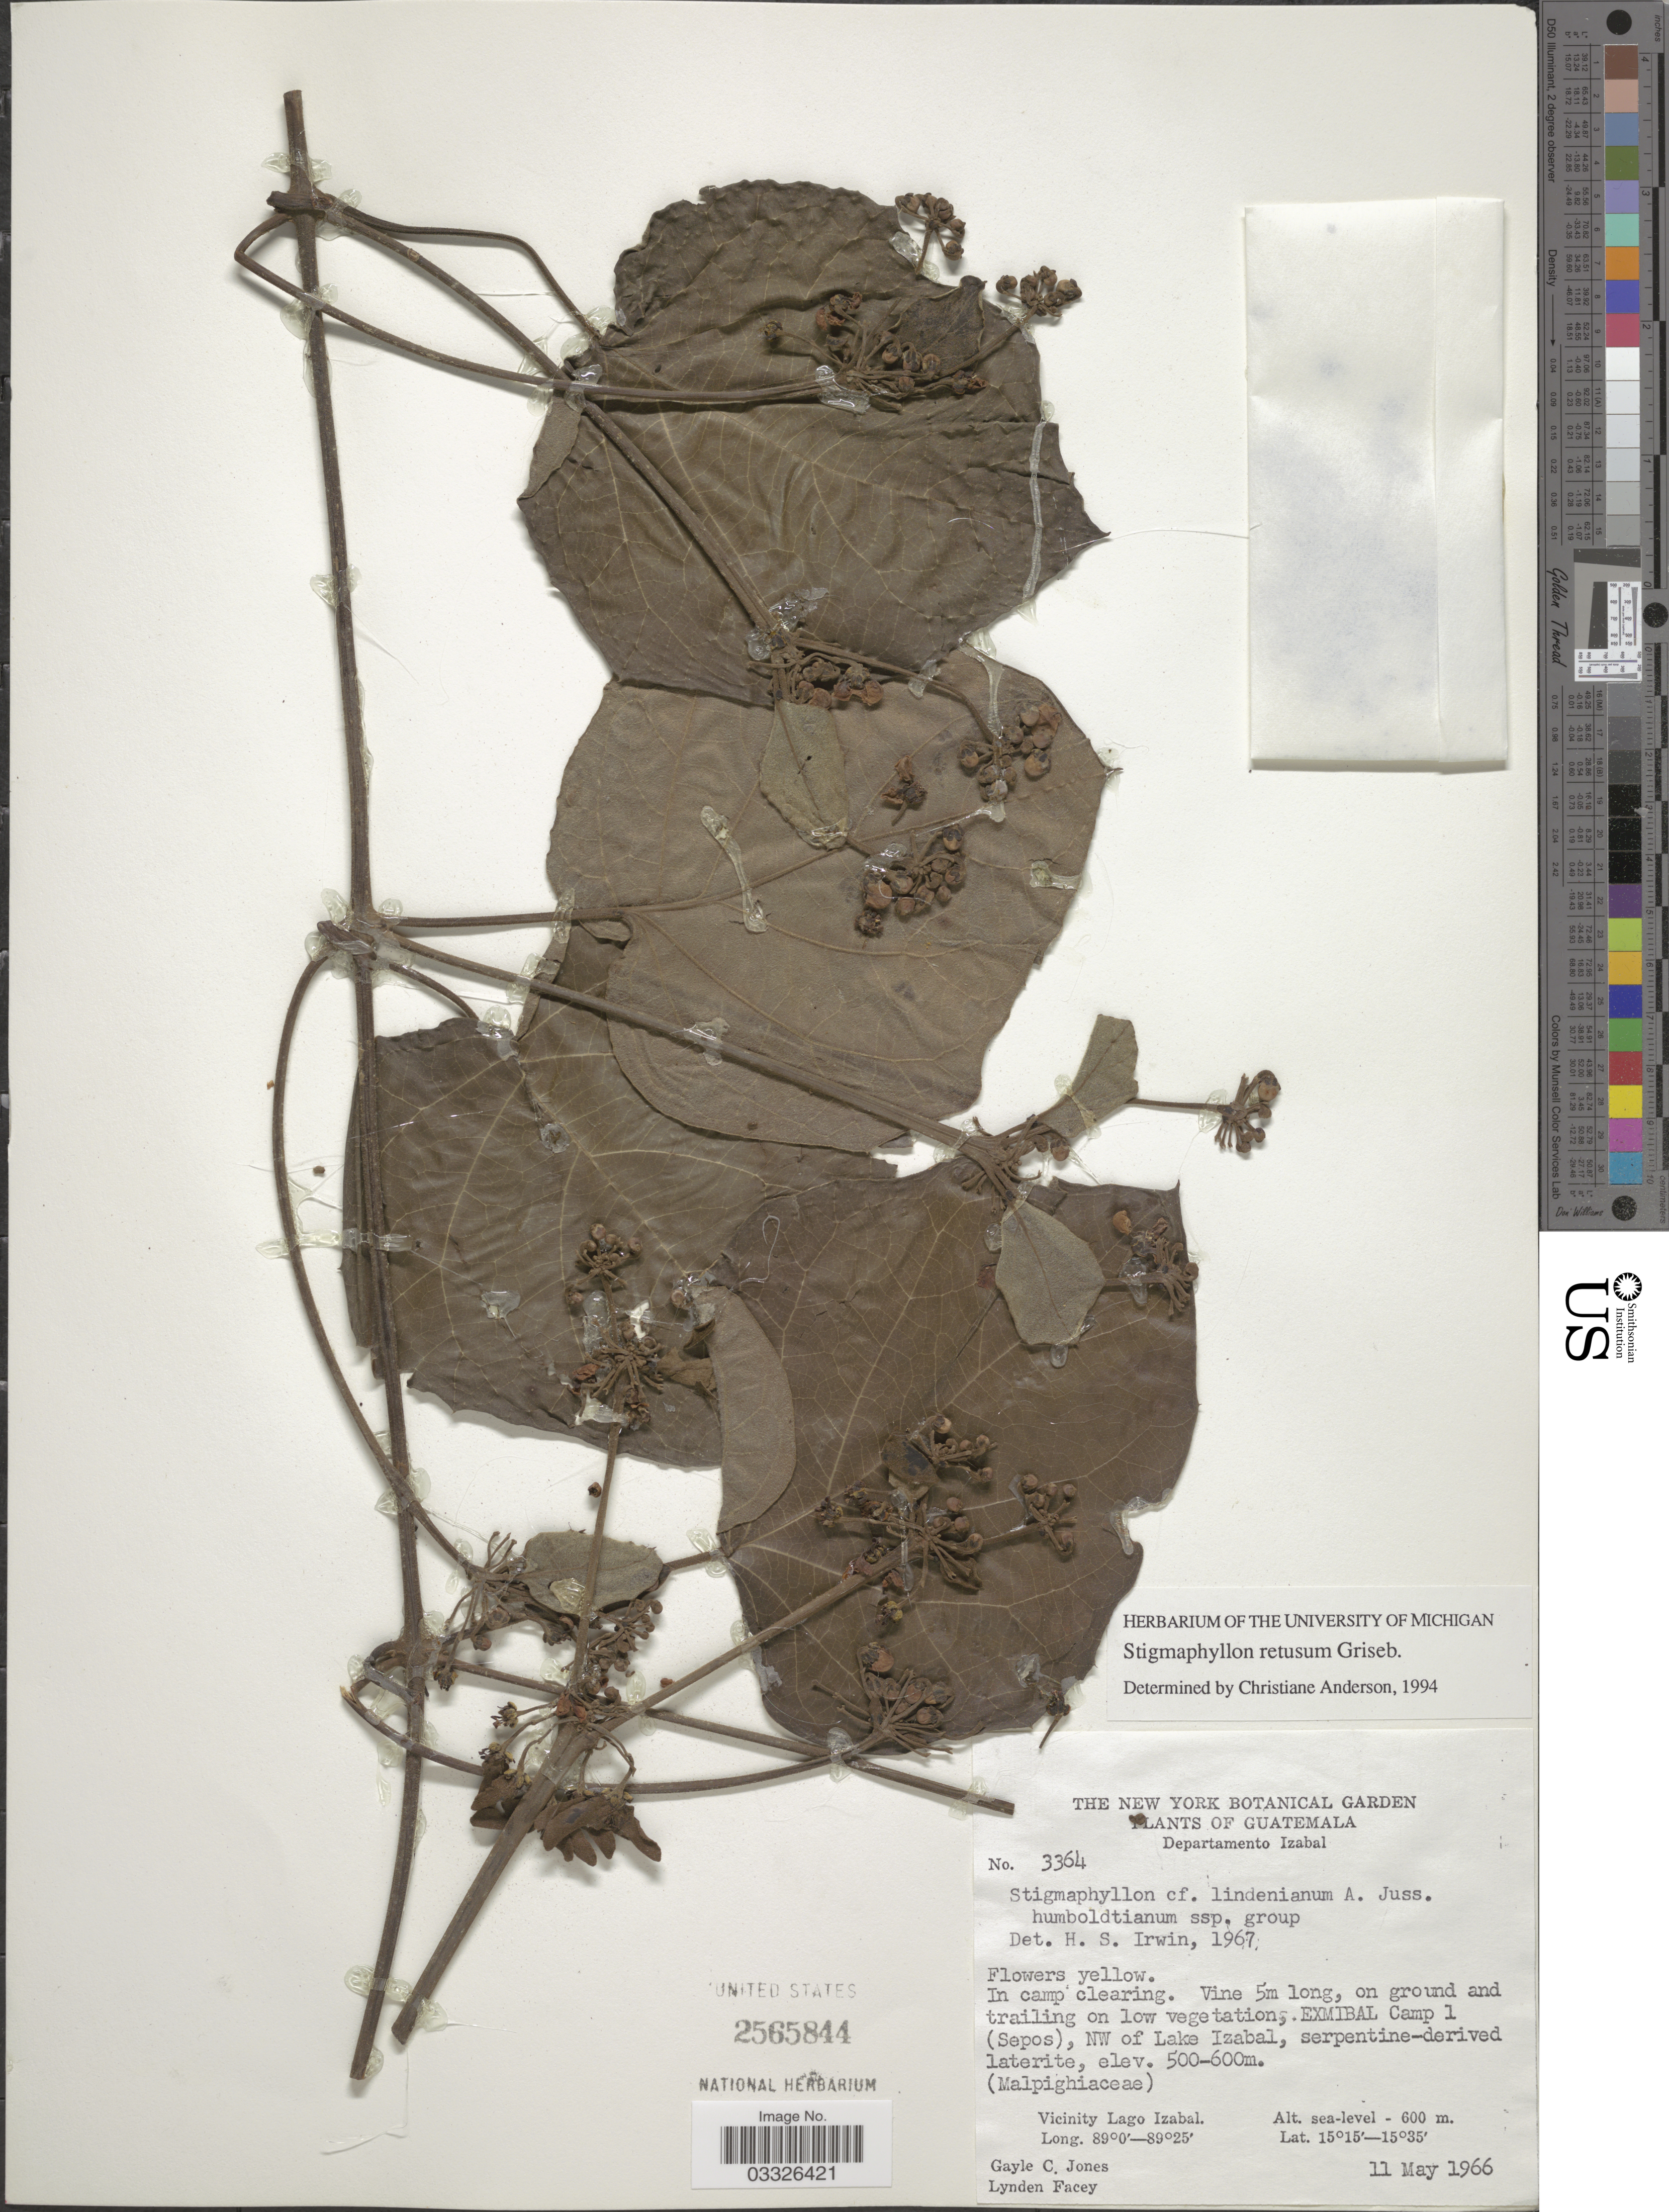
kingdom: Plantae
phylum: Tracheophyta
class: Magnoliopsida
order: Malpighiales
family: Malpighiaceae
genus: Stigmaphyllon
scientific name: Stigmaphyllon retusum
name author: Griseb.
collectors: G. C. Jones & L. Facey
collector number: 3364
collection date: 1966-05-11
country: Guatemala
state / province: Izabal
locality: Departamento Izabal.EXMIBAL Camp 1 (Sepos), NW of Lake Izabal. Vicinity Lago Izabal.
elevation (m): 500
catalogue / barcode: US 2565844